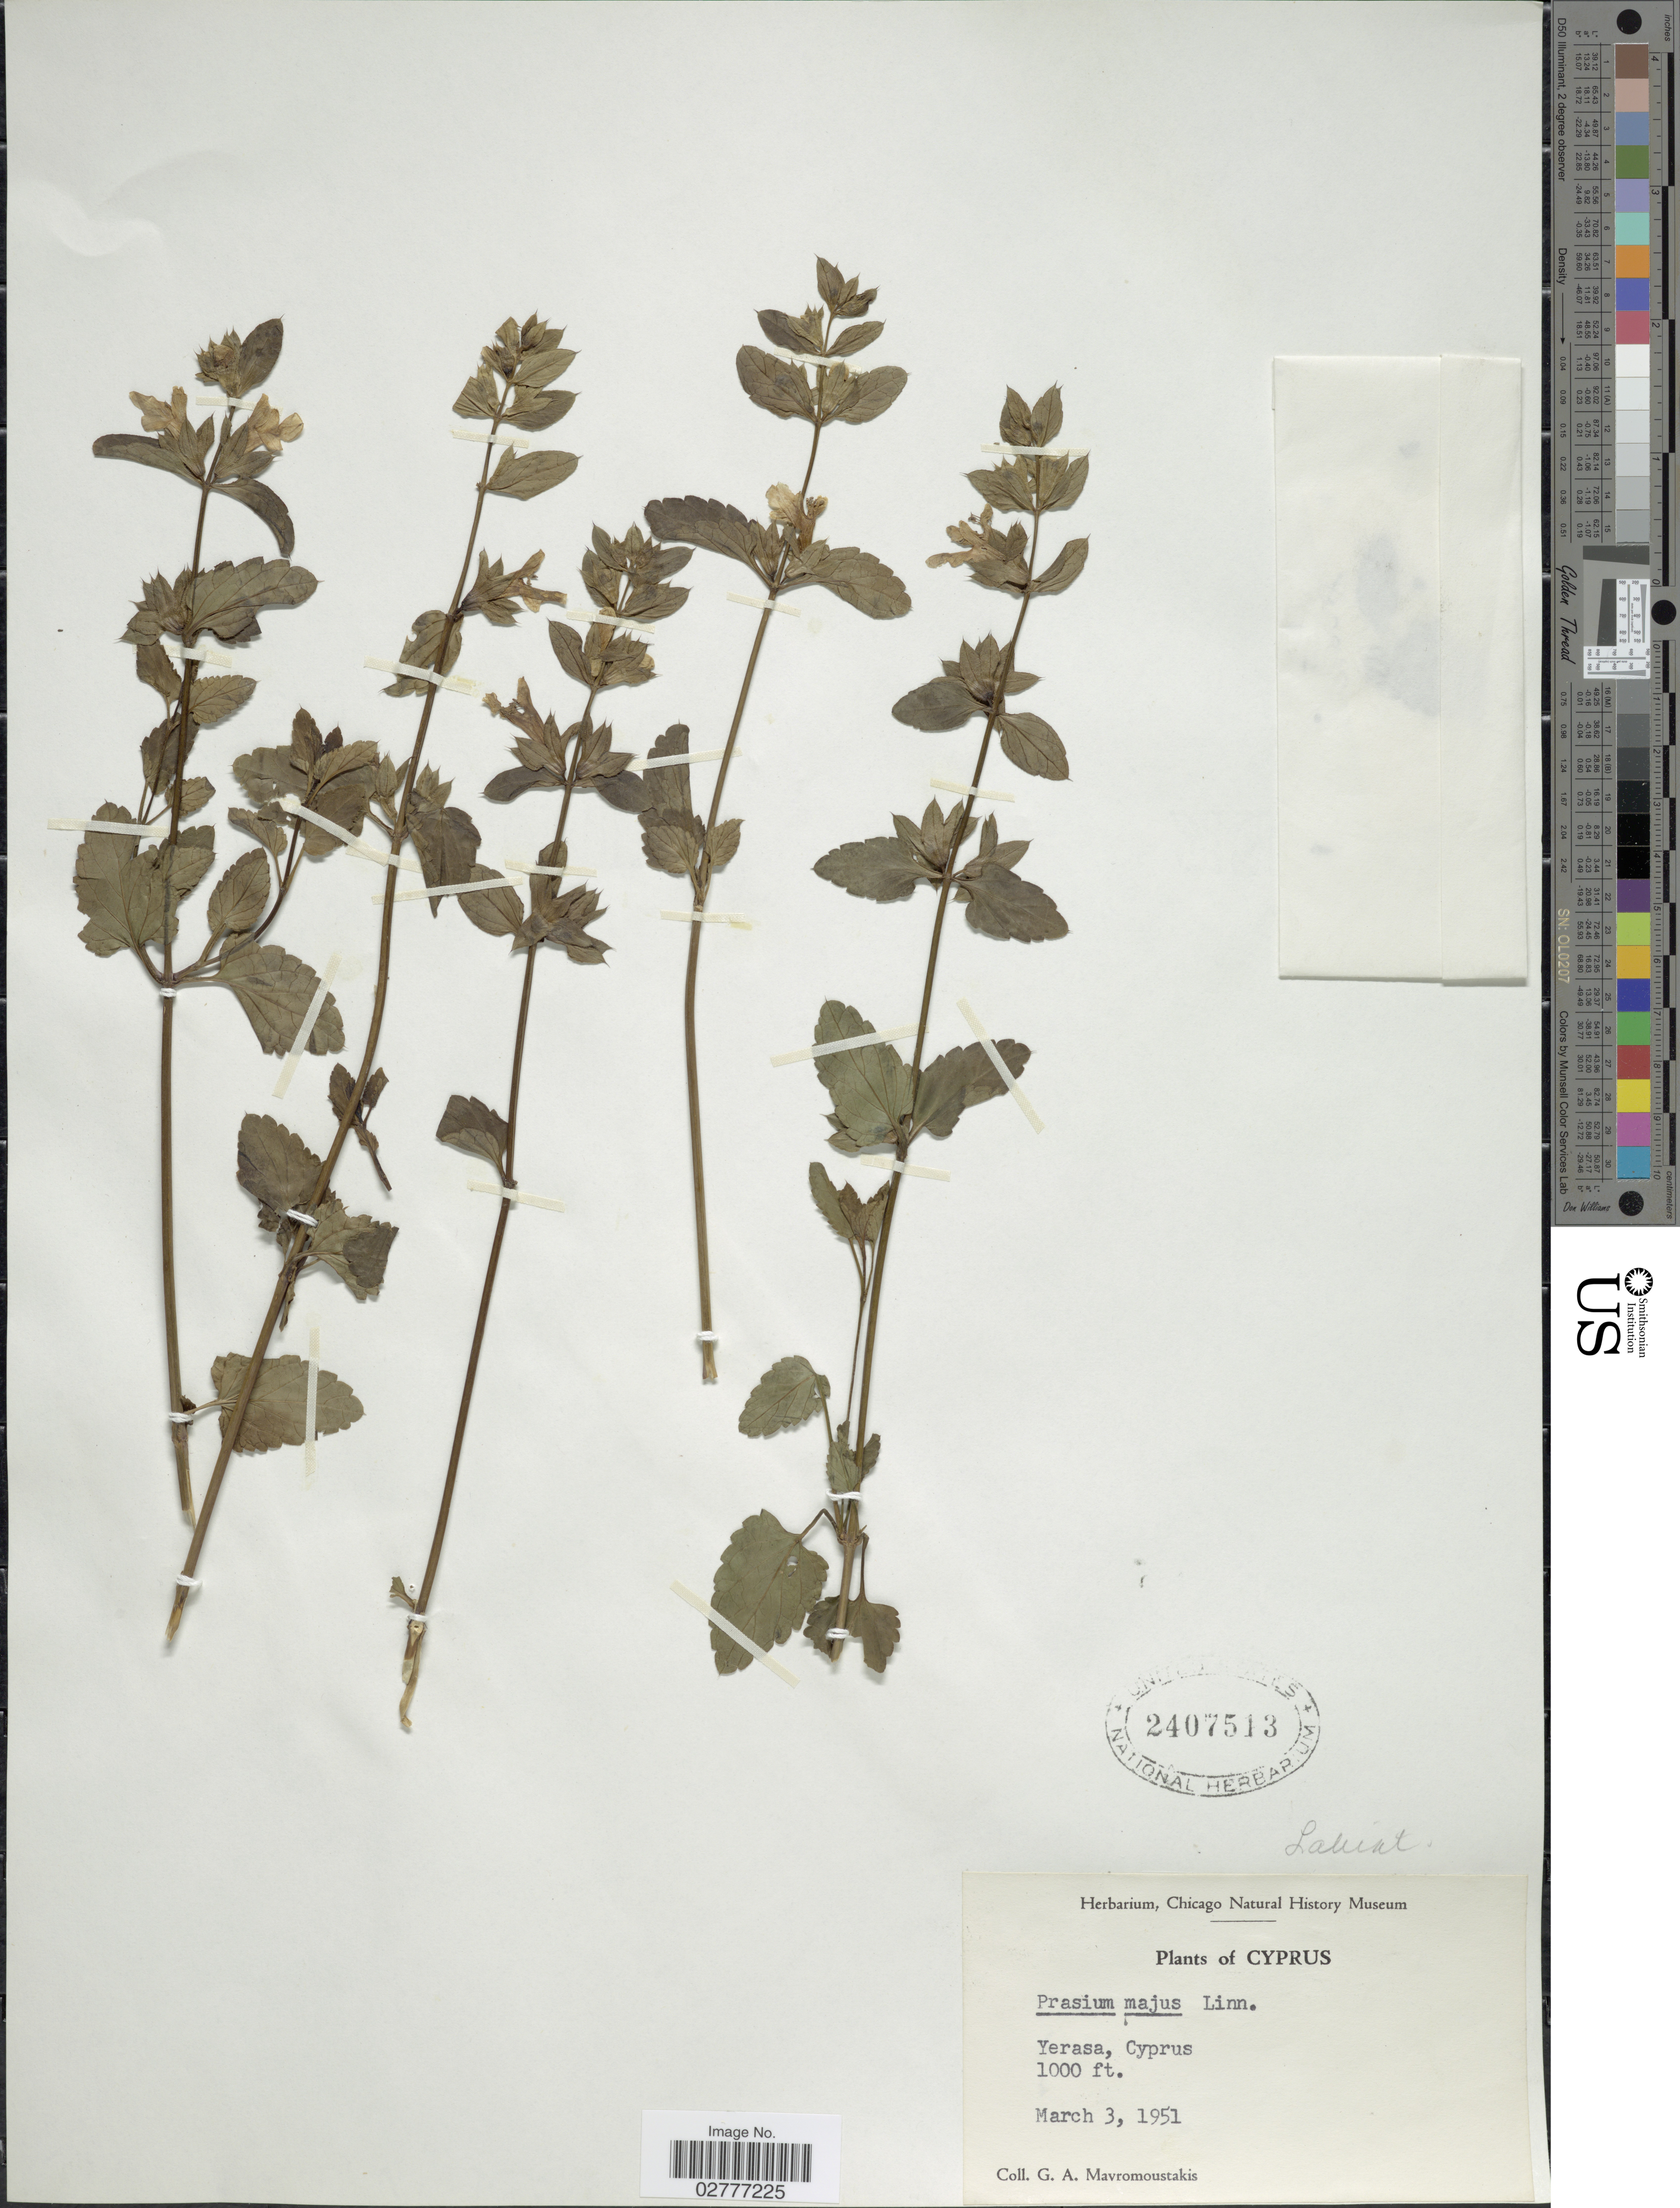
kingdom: Plantae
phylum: Tracheophyta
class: Magnoliopsida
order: Lamiales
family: Lamiaceae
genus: Prasium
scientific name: Prasium majus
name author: L.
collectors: G. Mavromoustakis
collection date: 1951-03-03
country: Cyprus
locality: Yerasa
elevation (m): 305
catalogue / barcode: US 2407513